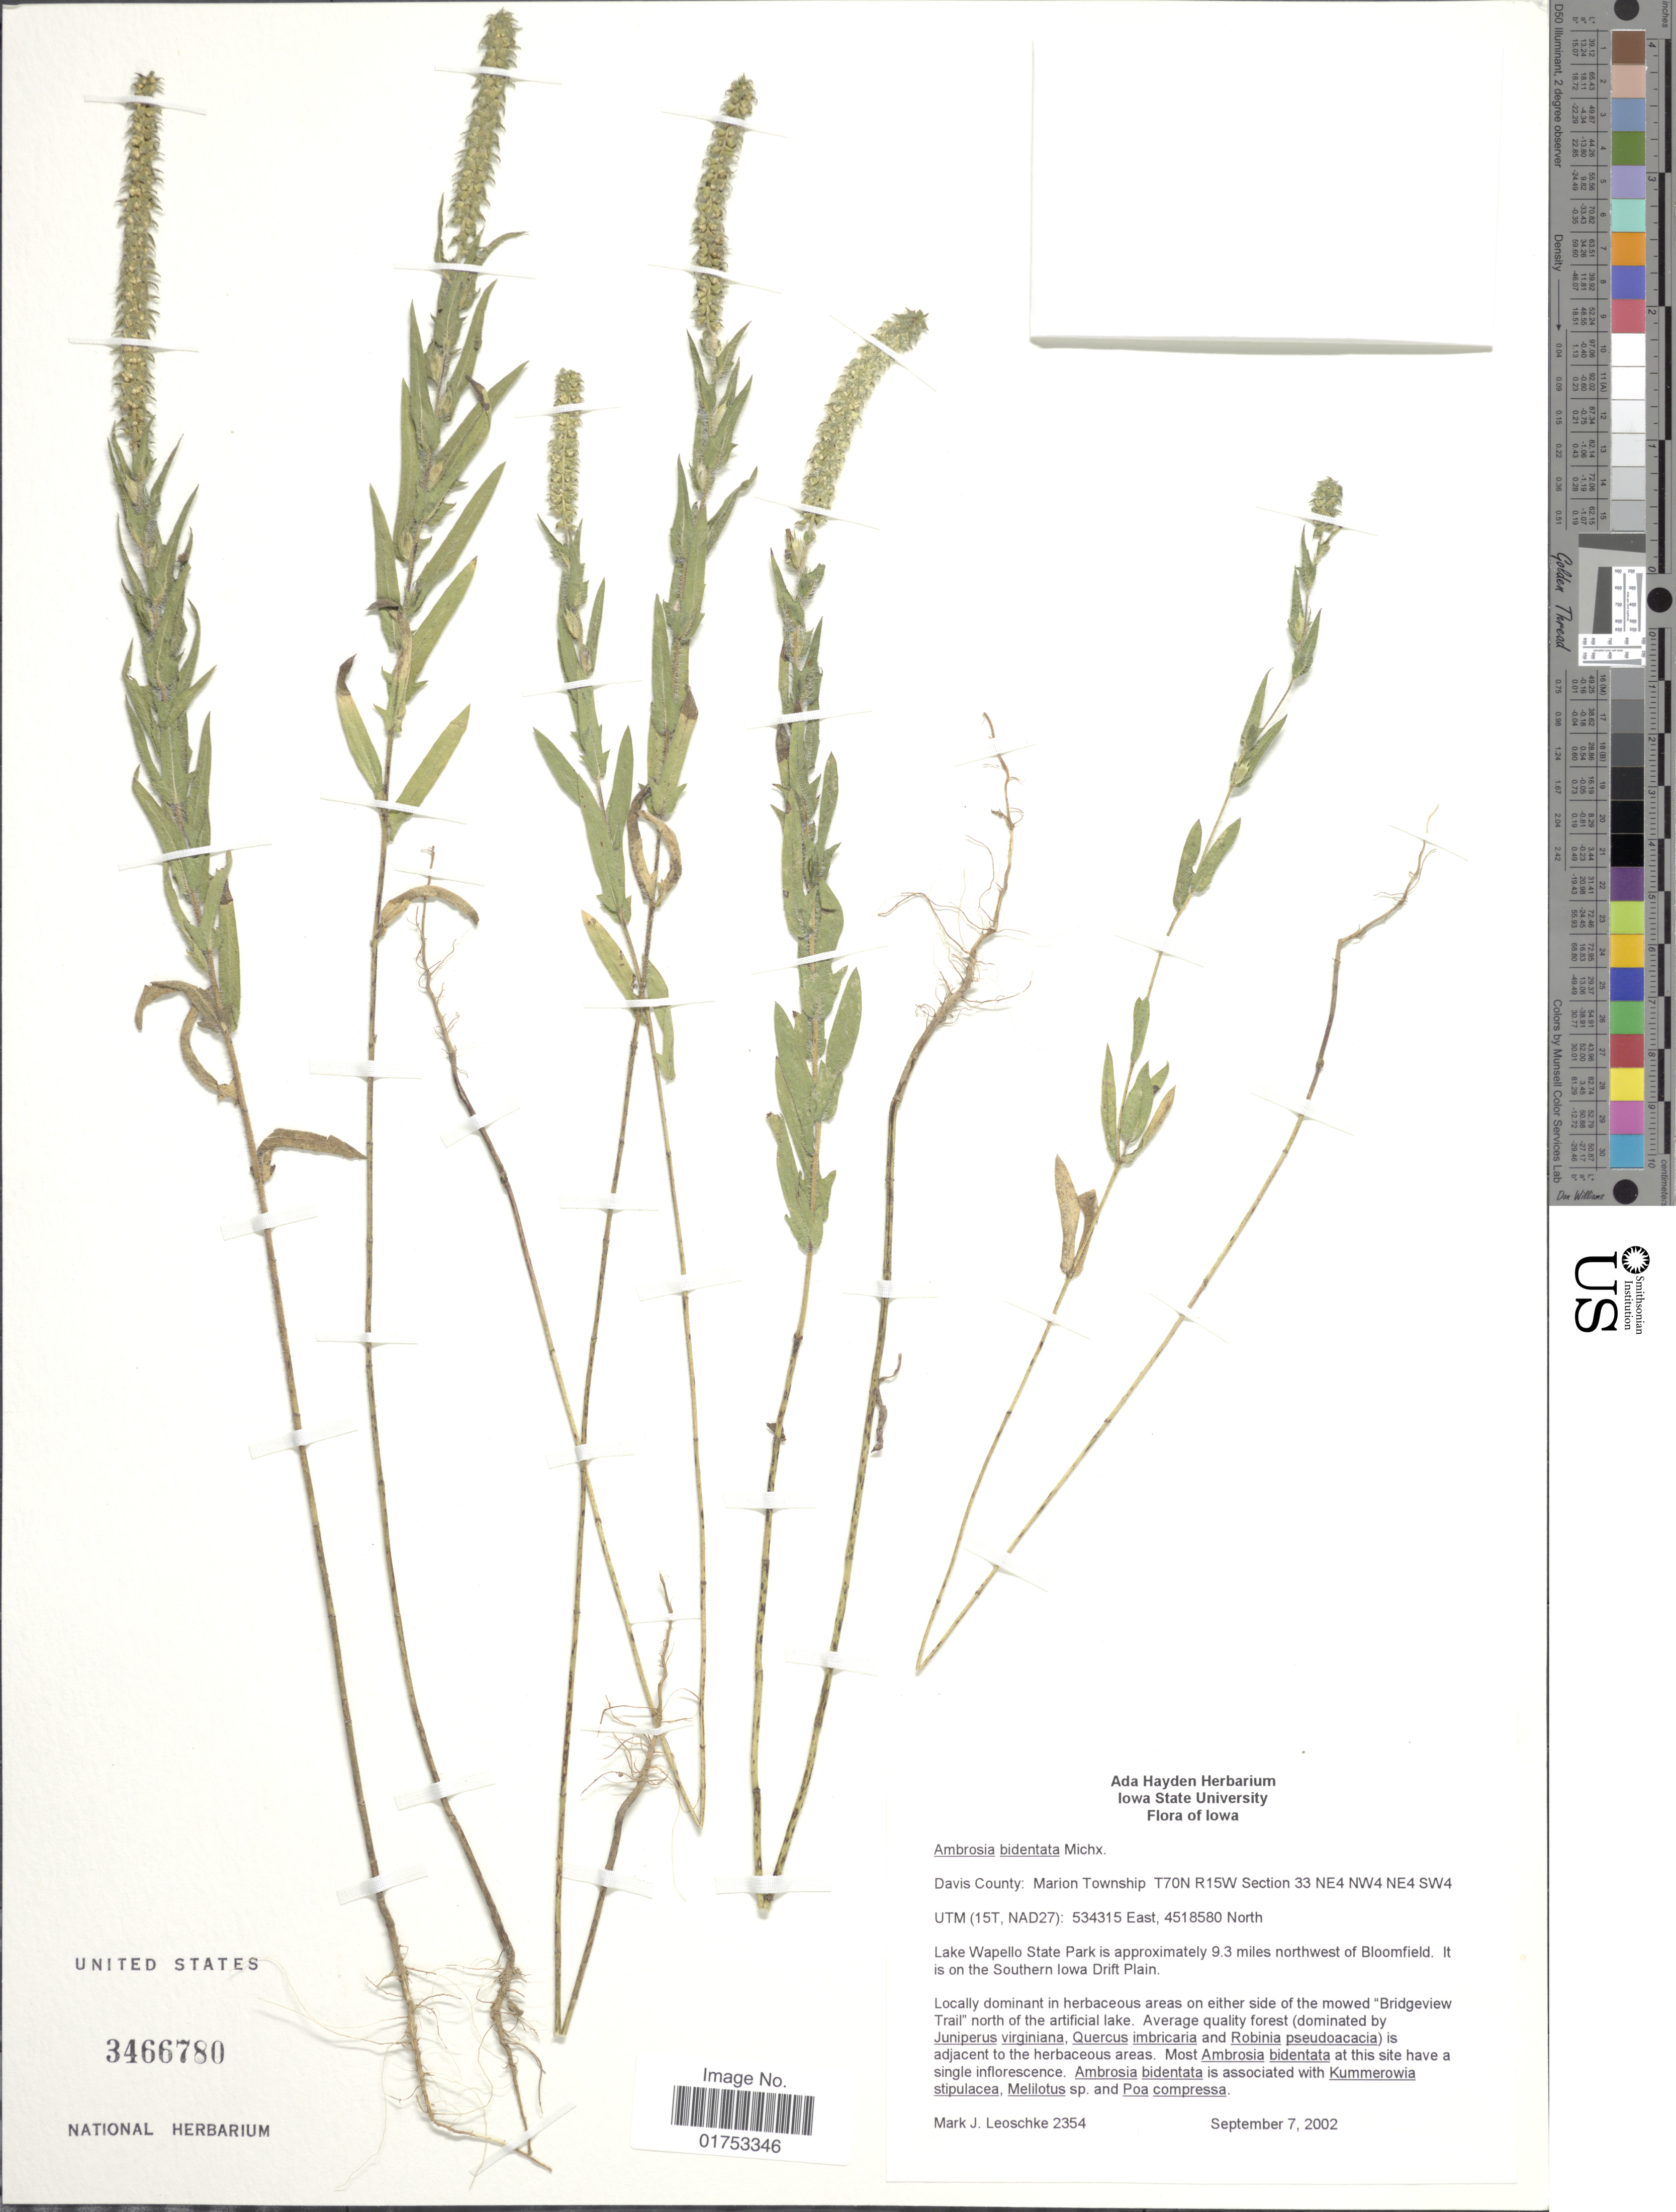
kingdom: Plantae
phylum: Tracheophyta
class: Magnoliopsida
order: Asterales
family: Asteraceae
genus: Ambrosia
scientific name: Ambrosia bidentata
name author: Michx.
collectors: M. J. Leoschke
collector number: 2354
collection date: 2002-09-07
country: United States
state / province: Iowa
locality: Davis County, Marion Township, T70N, R15W, Section 33, NE4, NW4, NE4, SW4, Lake Wapello State Park is approximately 9.3 miles northwest of Bloomfield, Southern Iowa Drift Plain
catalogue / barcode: US 3466780